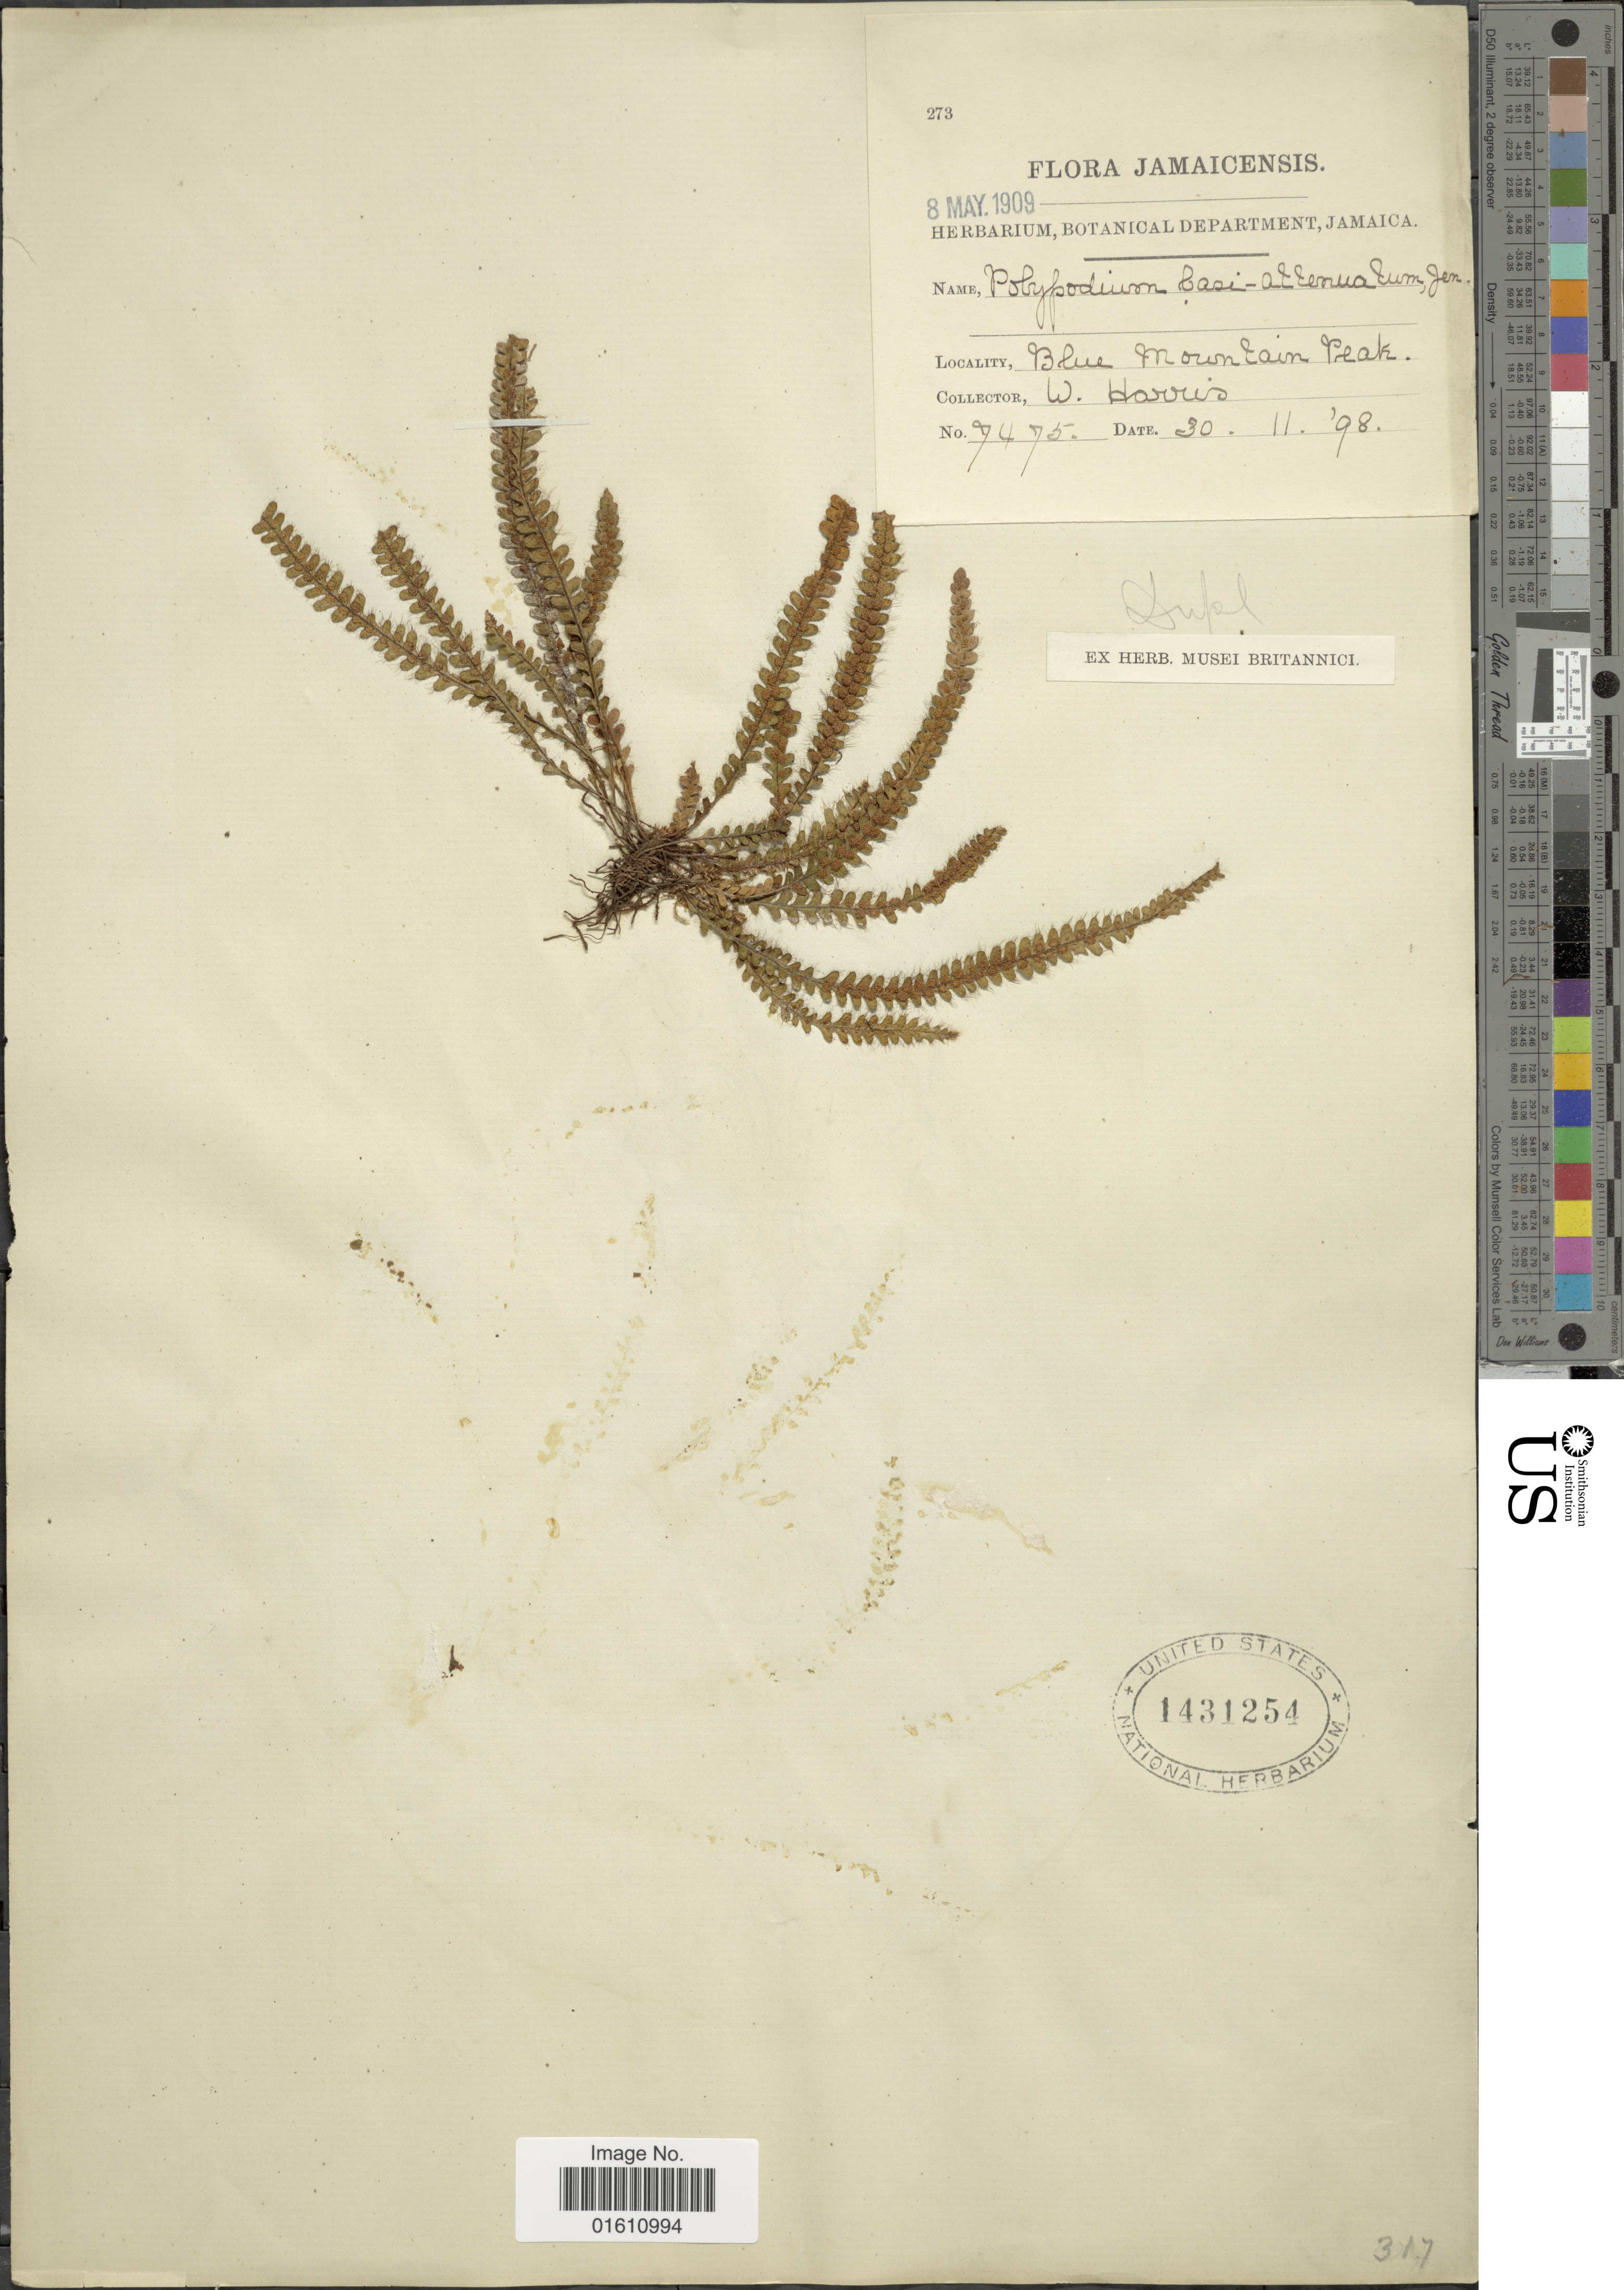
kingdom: Plantae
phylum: Tracheophyta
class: Polypodiopsida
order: Polypodiales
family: Polypodiaceae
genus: Moranopteris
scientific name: Moranopteris basiattenuata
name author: (Jenman) R. Y. Hirai & J. Prado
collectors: W. Harris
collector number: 7475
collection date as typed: Transcribed d/m/y: 30/11/98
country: Jamaica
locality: Blue Mountain Peak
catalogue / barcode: US 1431254